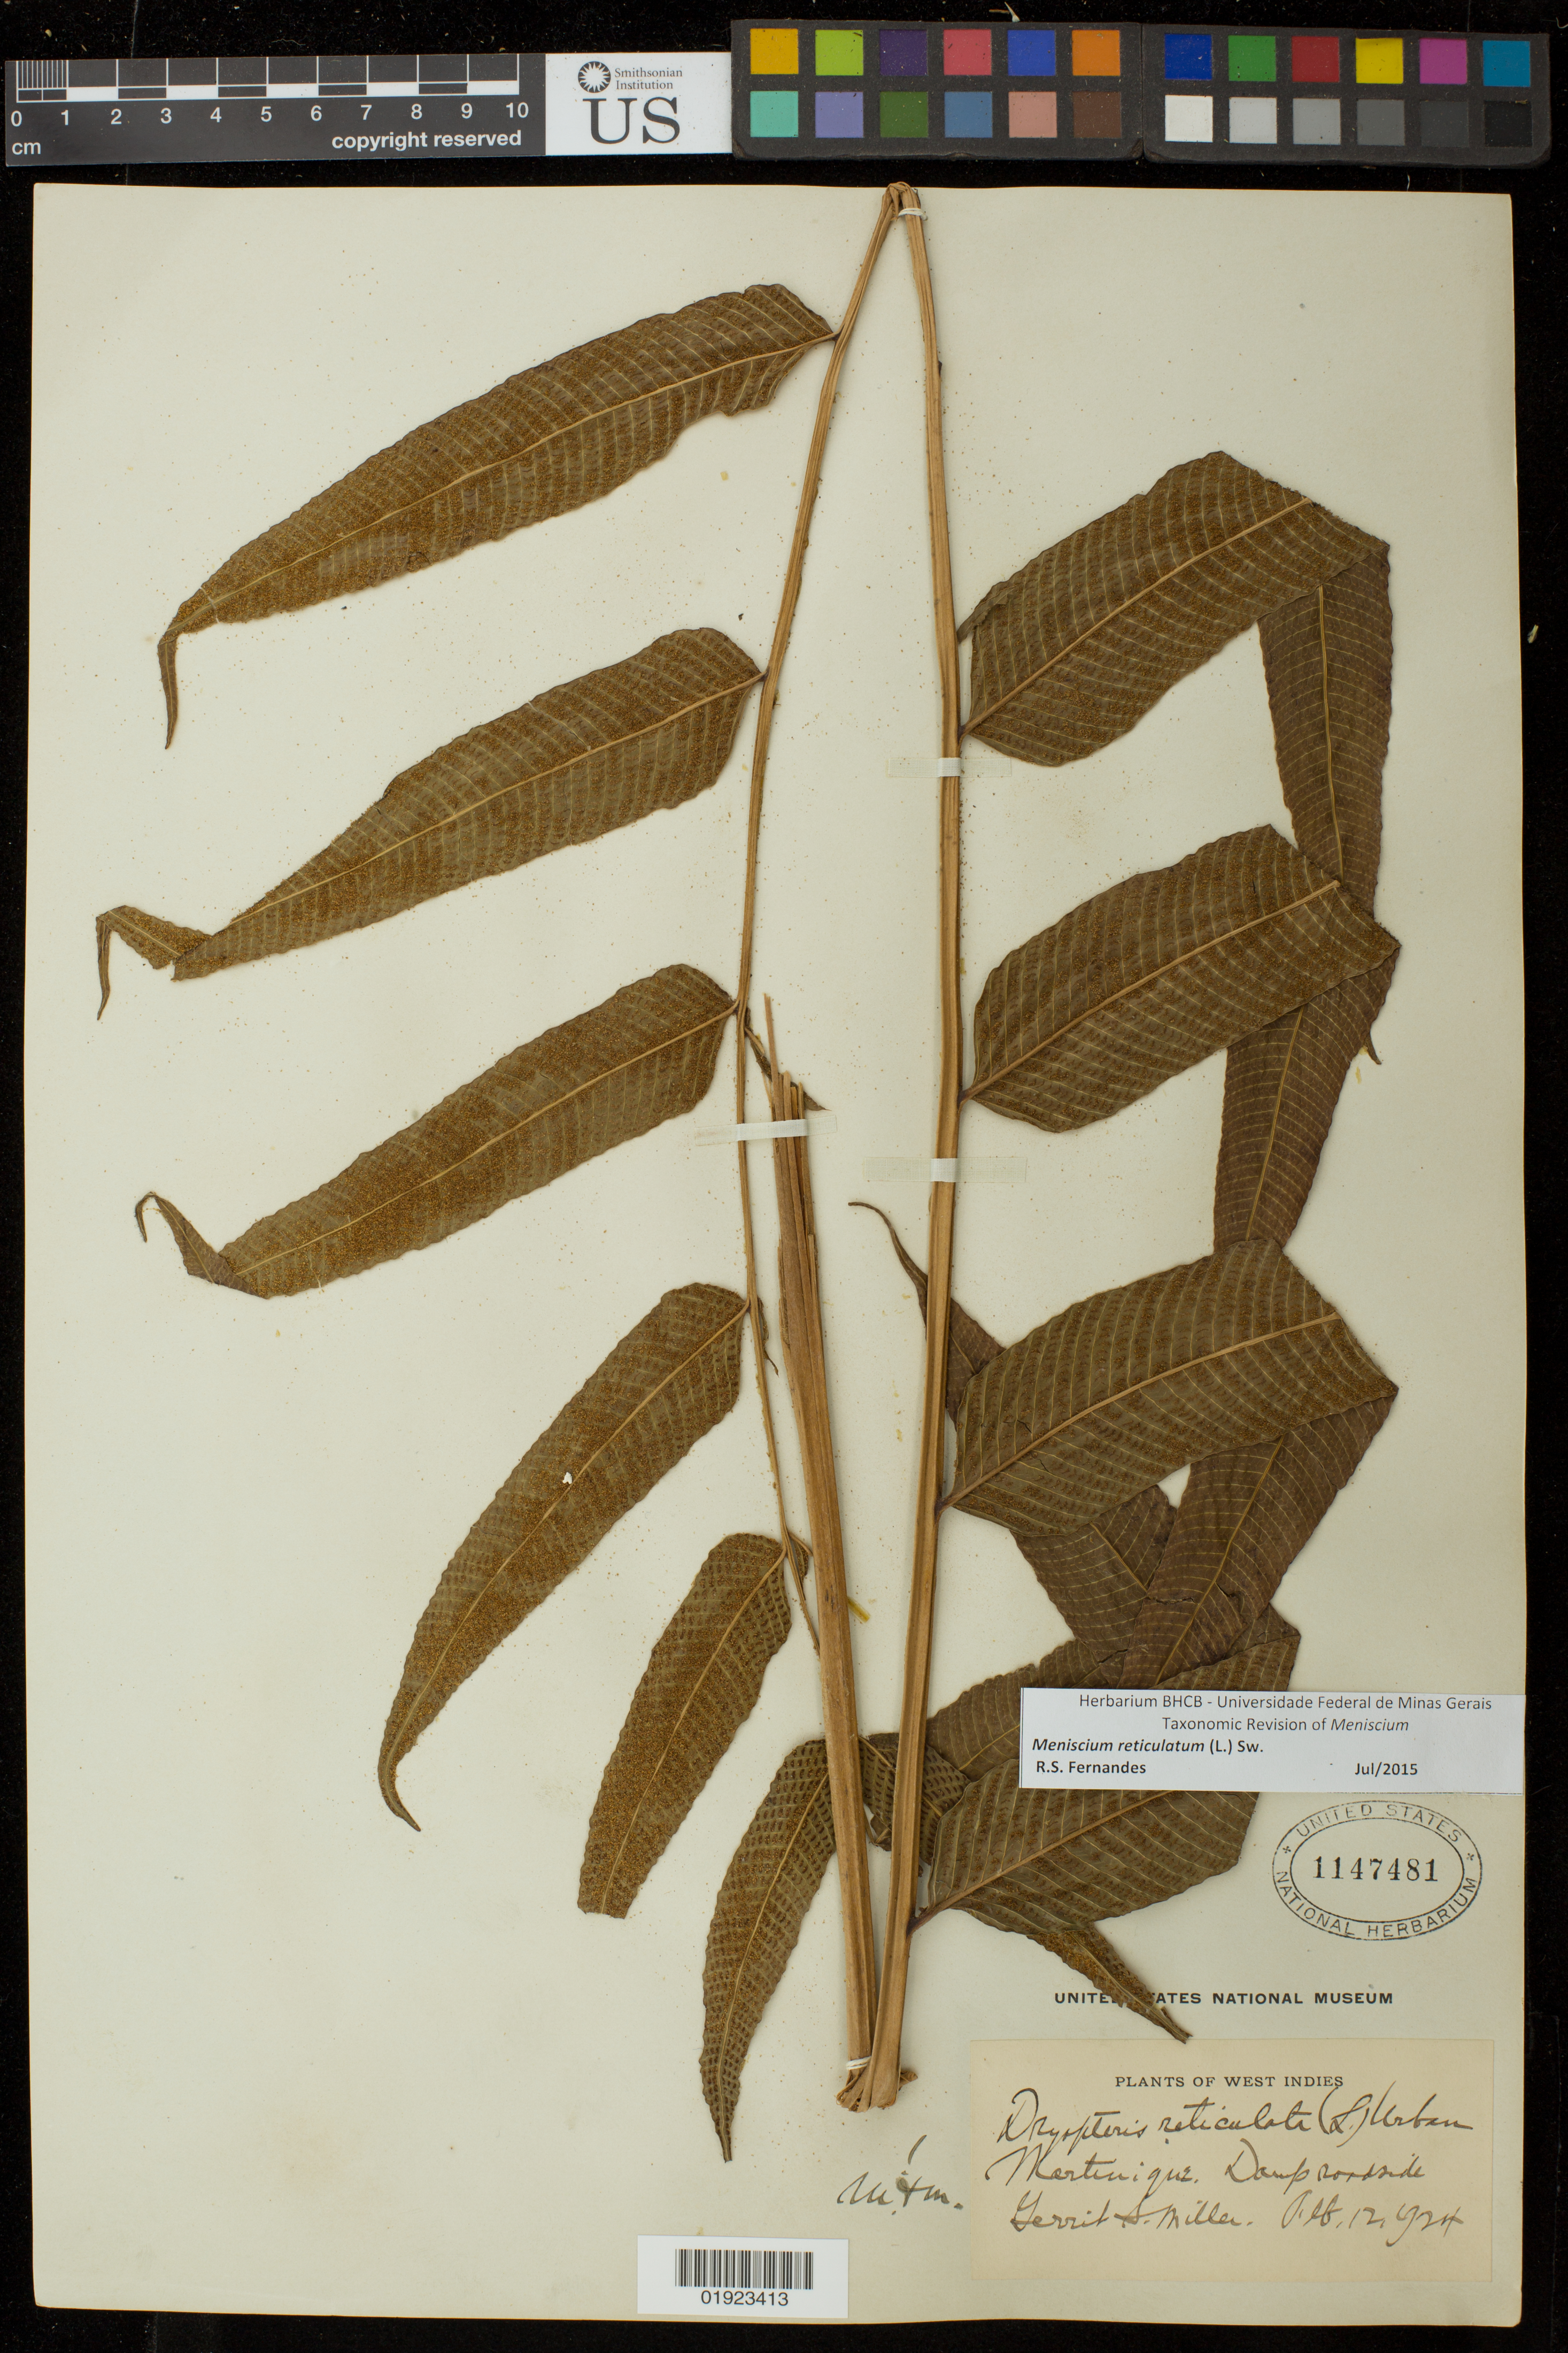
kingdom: Plantae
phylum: Tracheophyta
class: Polypodiopsida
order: Polypodiales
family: Thelypteridaceae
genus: Meniscium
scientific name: Meniscium reticulatum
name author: (L.) Sw.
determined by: Fernandes, R. S.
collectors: ex herb. Gerrit S. Miller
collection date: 1924-02-12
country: Martinique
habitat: Damp roadside.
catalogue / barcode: US 1147481